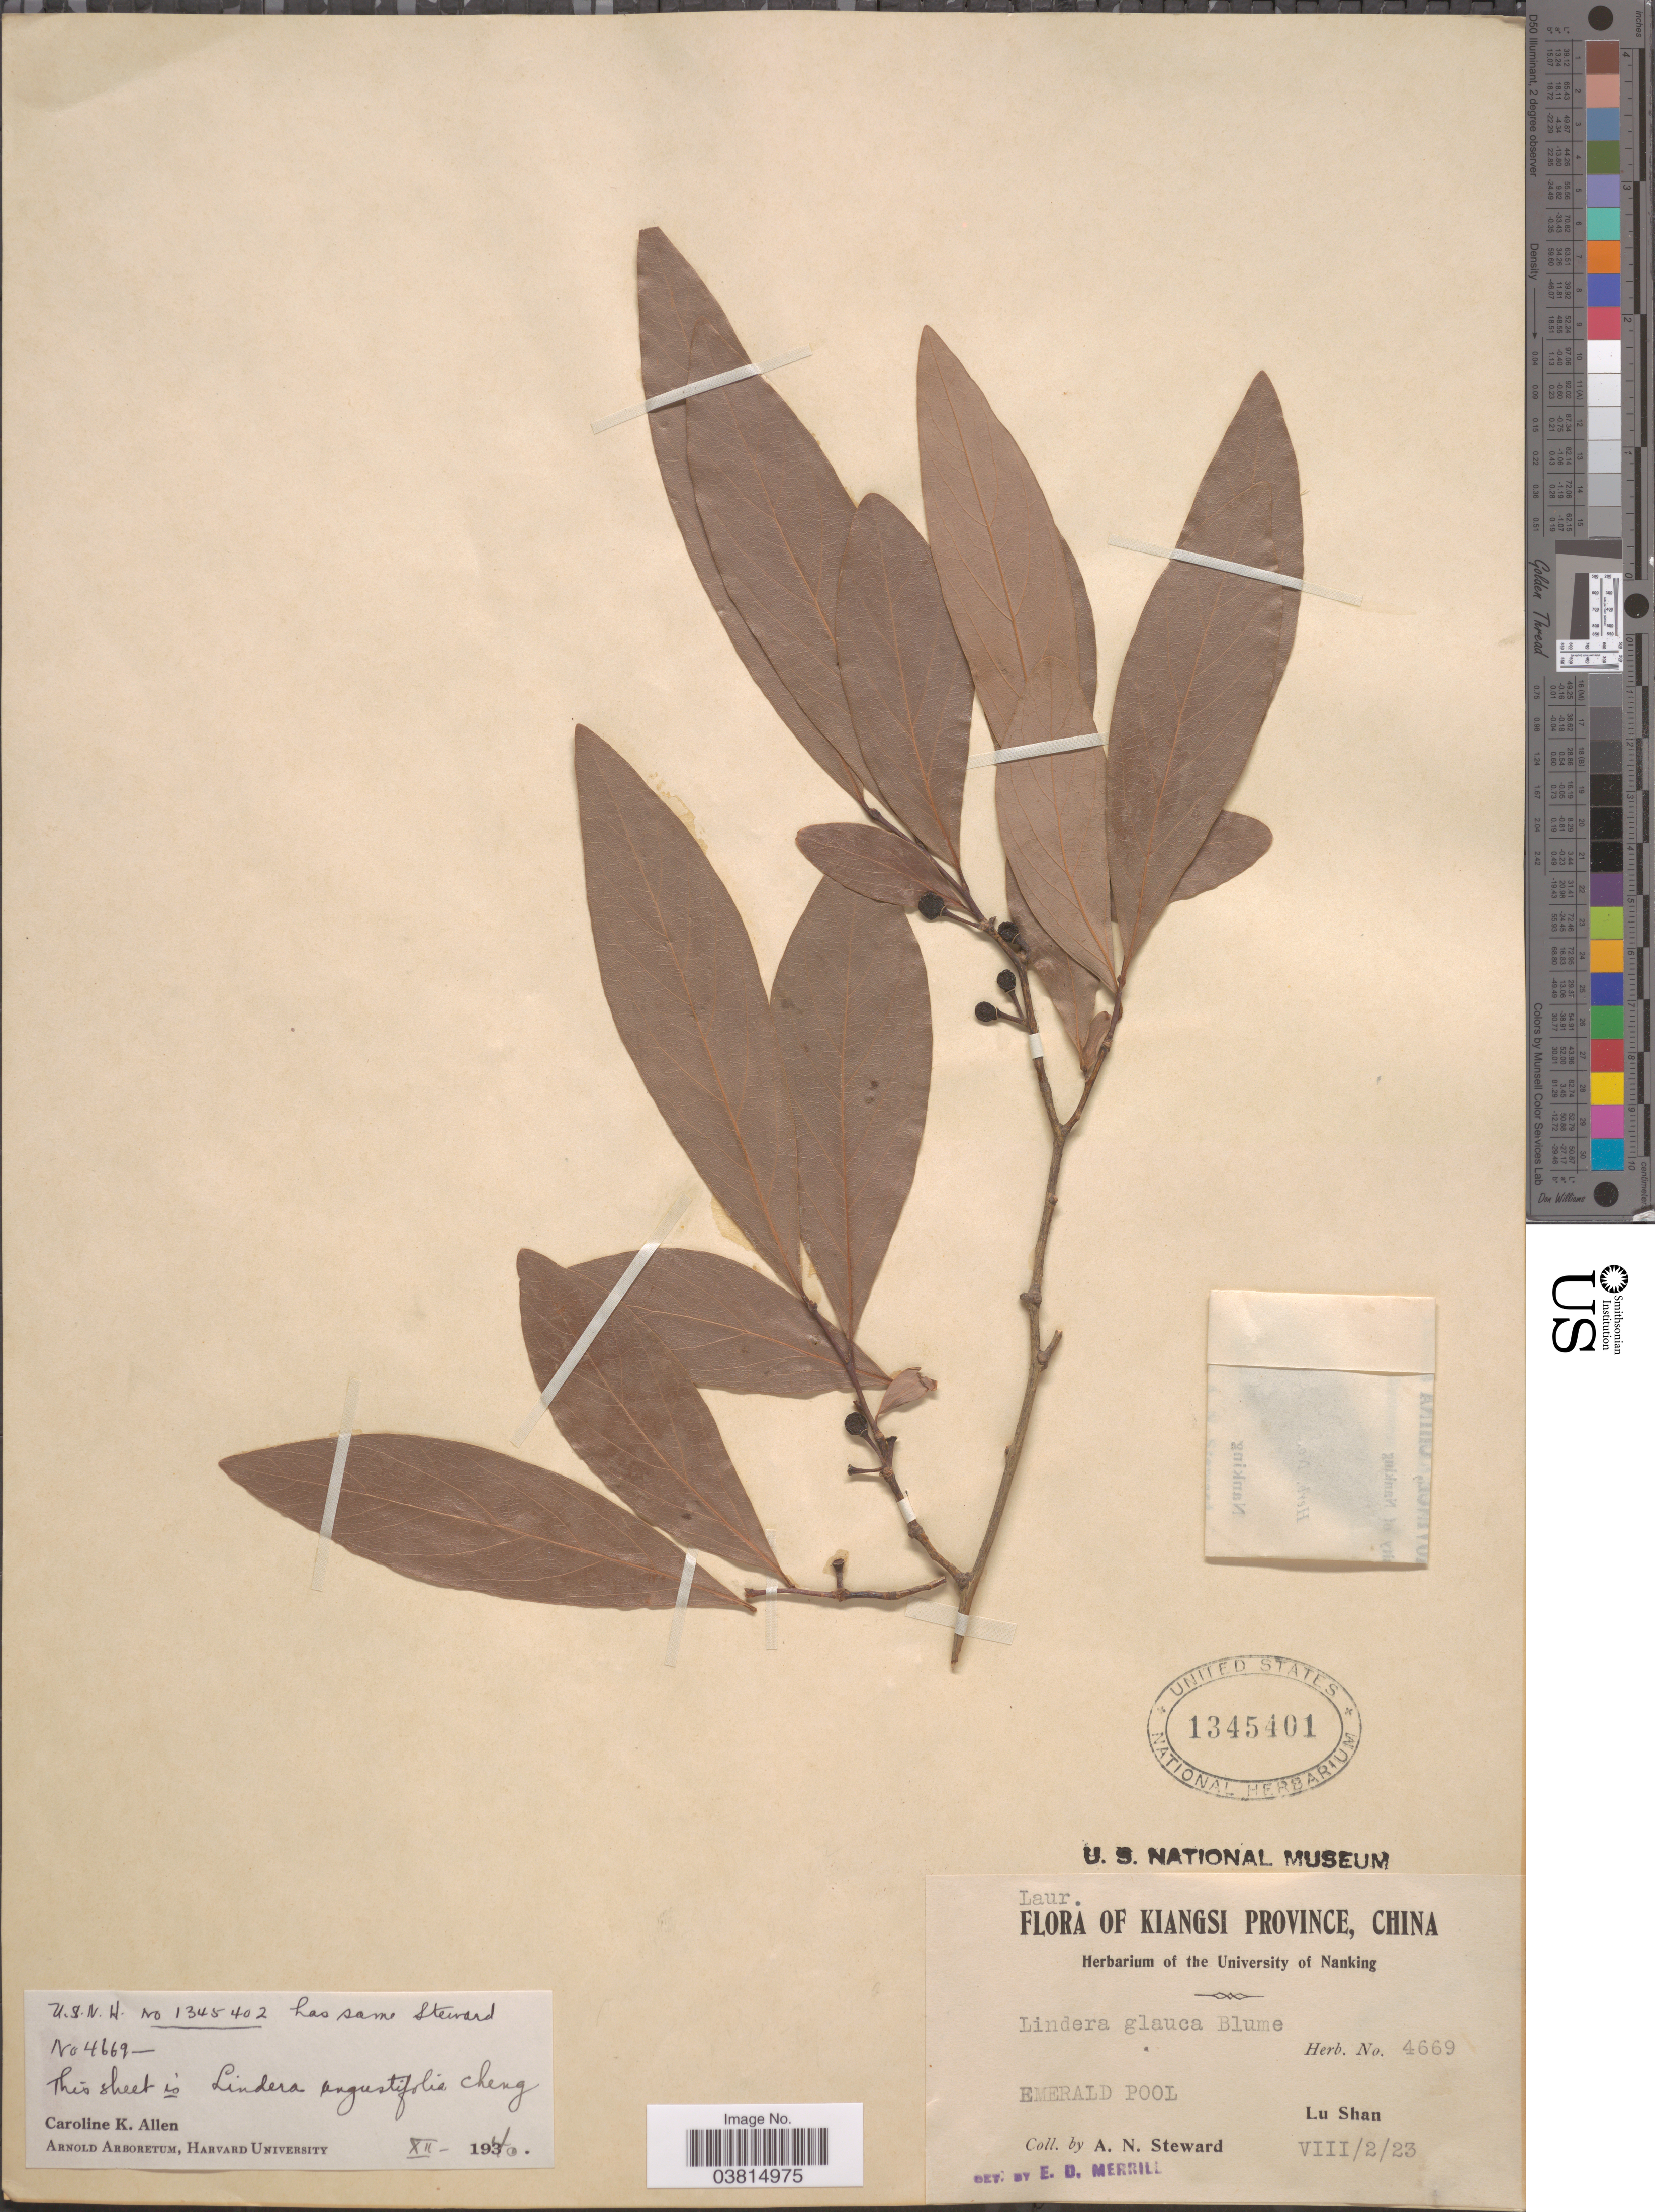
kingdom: Plantae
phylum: Tracheophyta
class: Magnoliopsida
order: Laurales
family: Lauraceae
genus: Lindera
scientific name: Lindera angustifolia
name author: W.C. Cheng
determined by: Allen, C. K.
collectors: A. N. Steward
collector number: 4669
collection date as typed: Transcribed d/m/y: 2/8/23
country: China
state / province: Jiangxi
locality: Kiangsi Province. Emerald Pool. Lu Shan.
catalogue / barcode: US 1345401